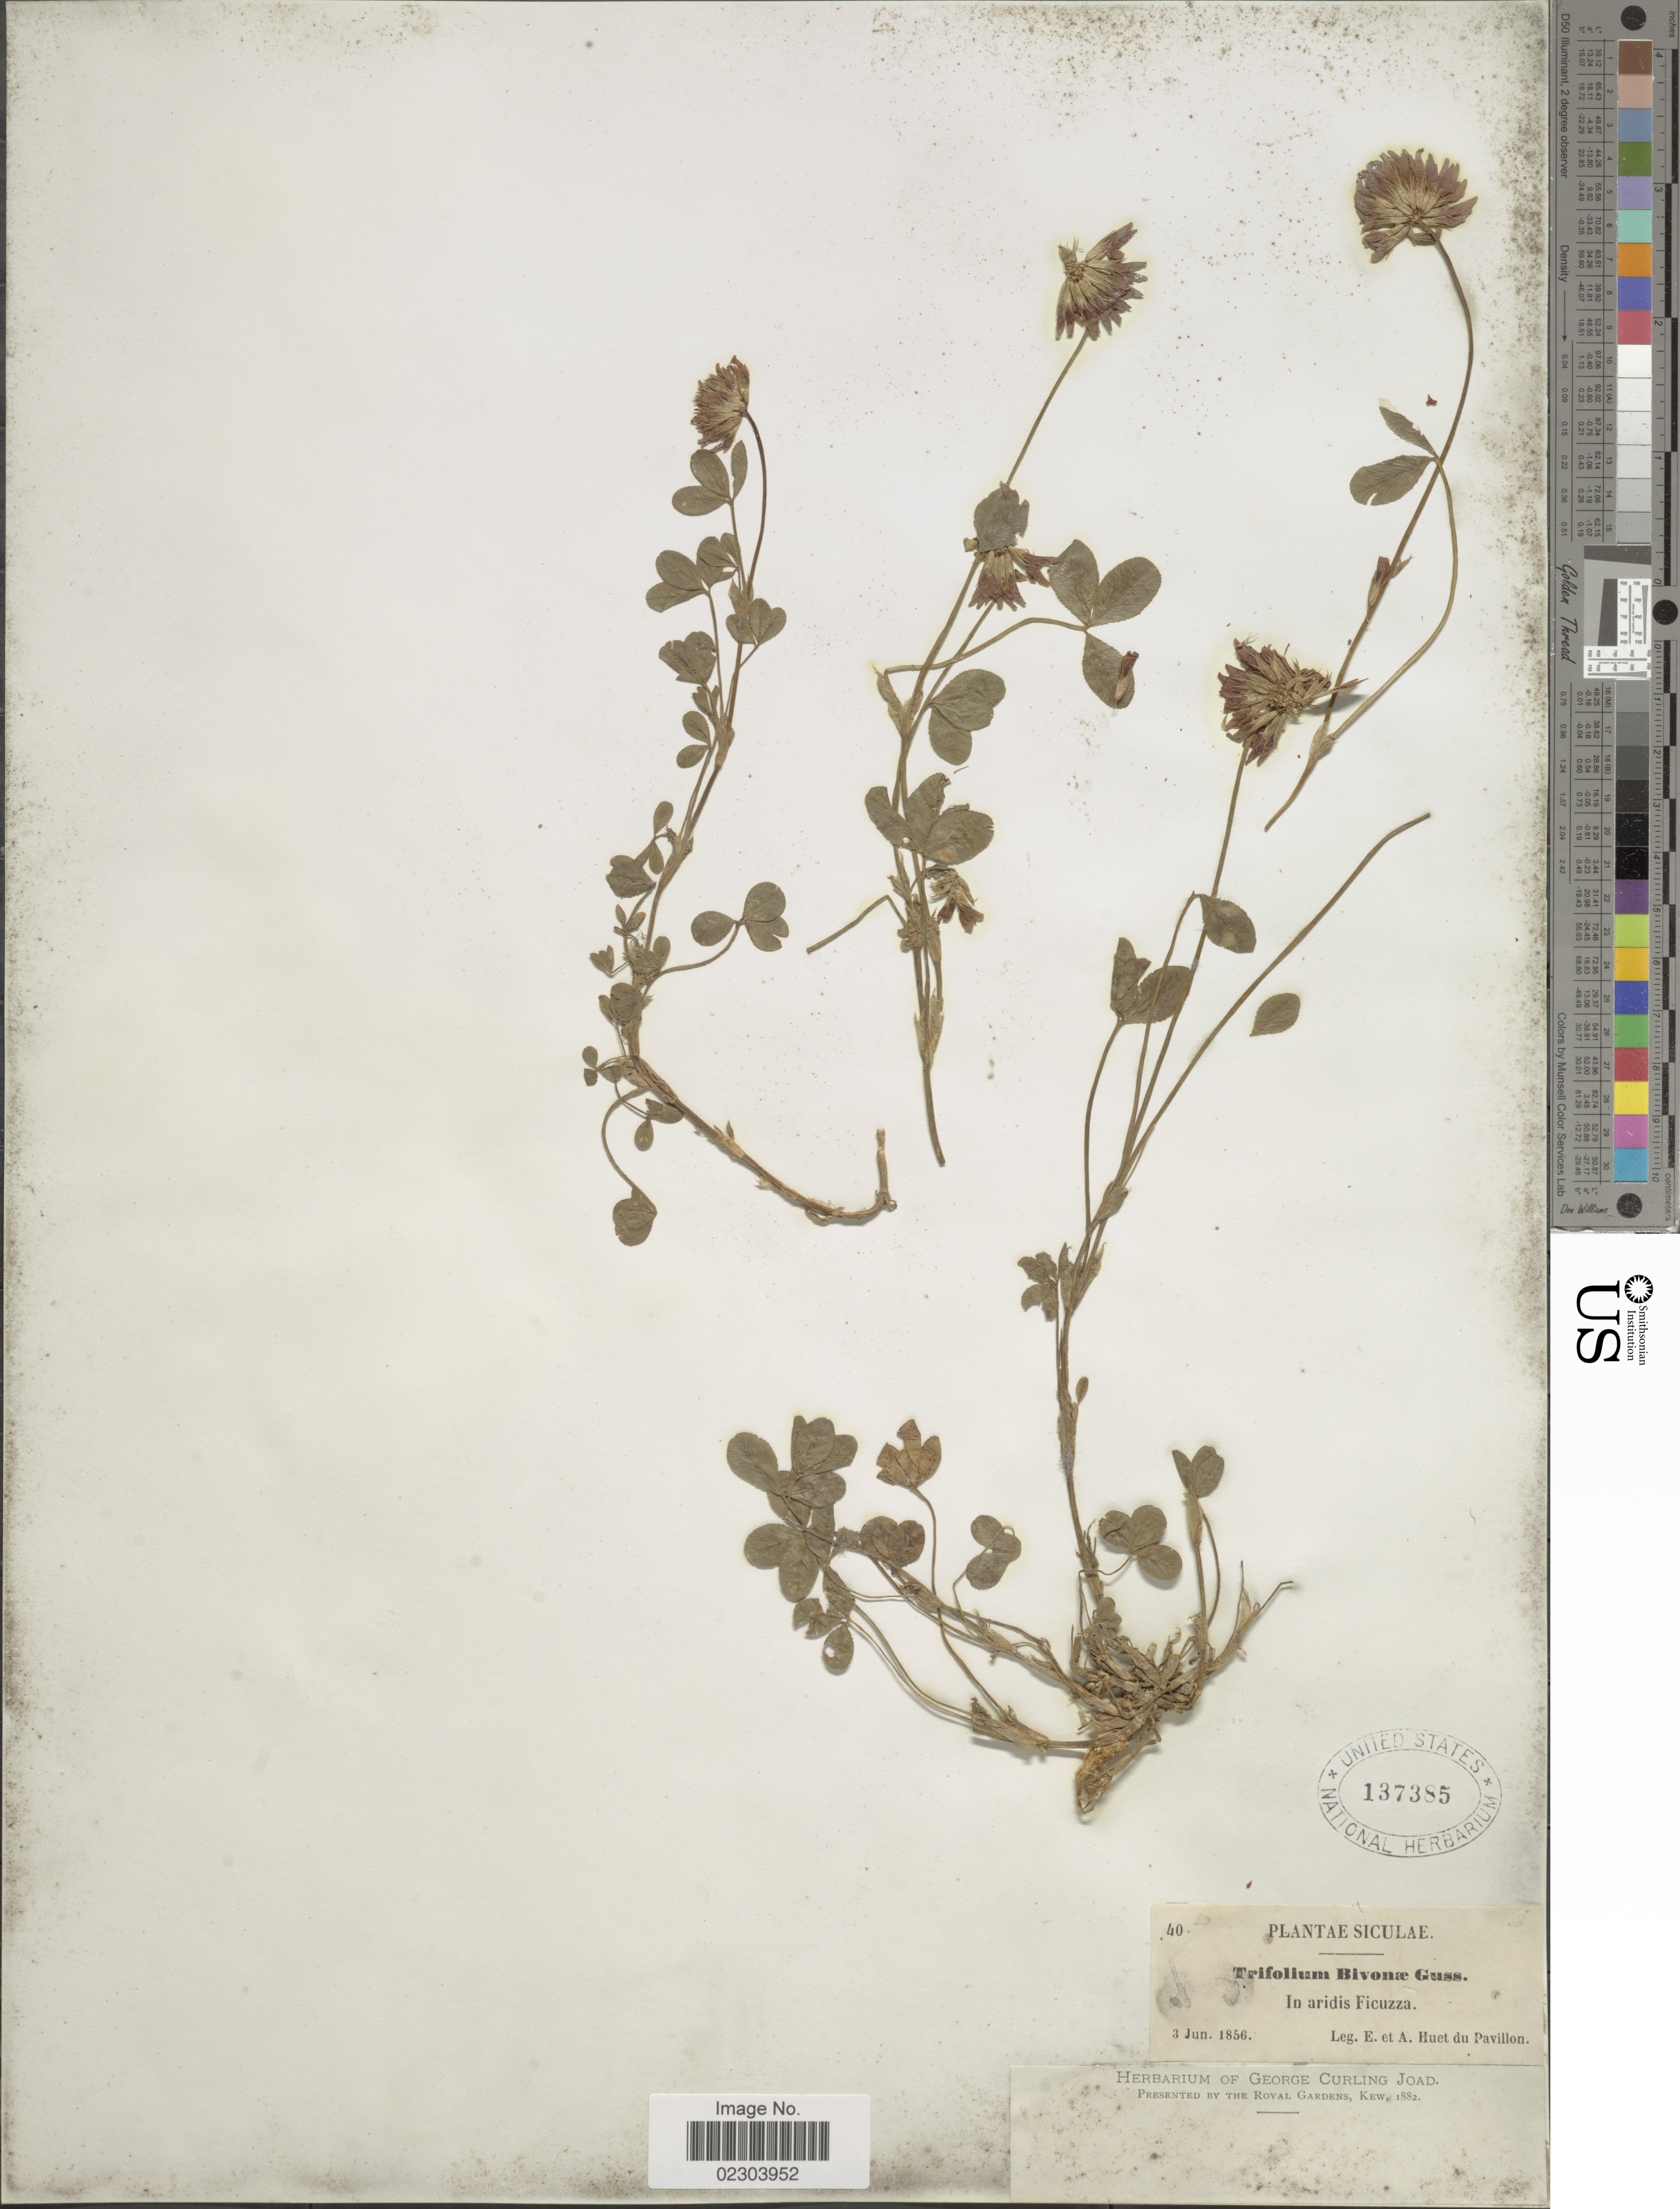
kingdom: Plantae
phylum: Tracheophyta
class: Magnoliopsida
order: Fabales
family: Fabaceae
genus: Trifolium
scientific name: Trifolium bivonae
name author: Gussone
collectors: E. Huet du Pavillon & A. Huet du Pavillon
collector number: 40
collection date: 1856-06-03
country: Italy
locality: Siculae, in aridis Ficuzza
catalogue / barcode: US 137385